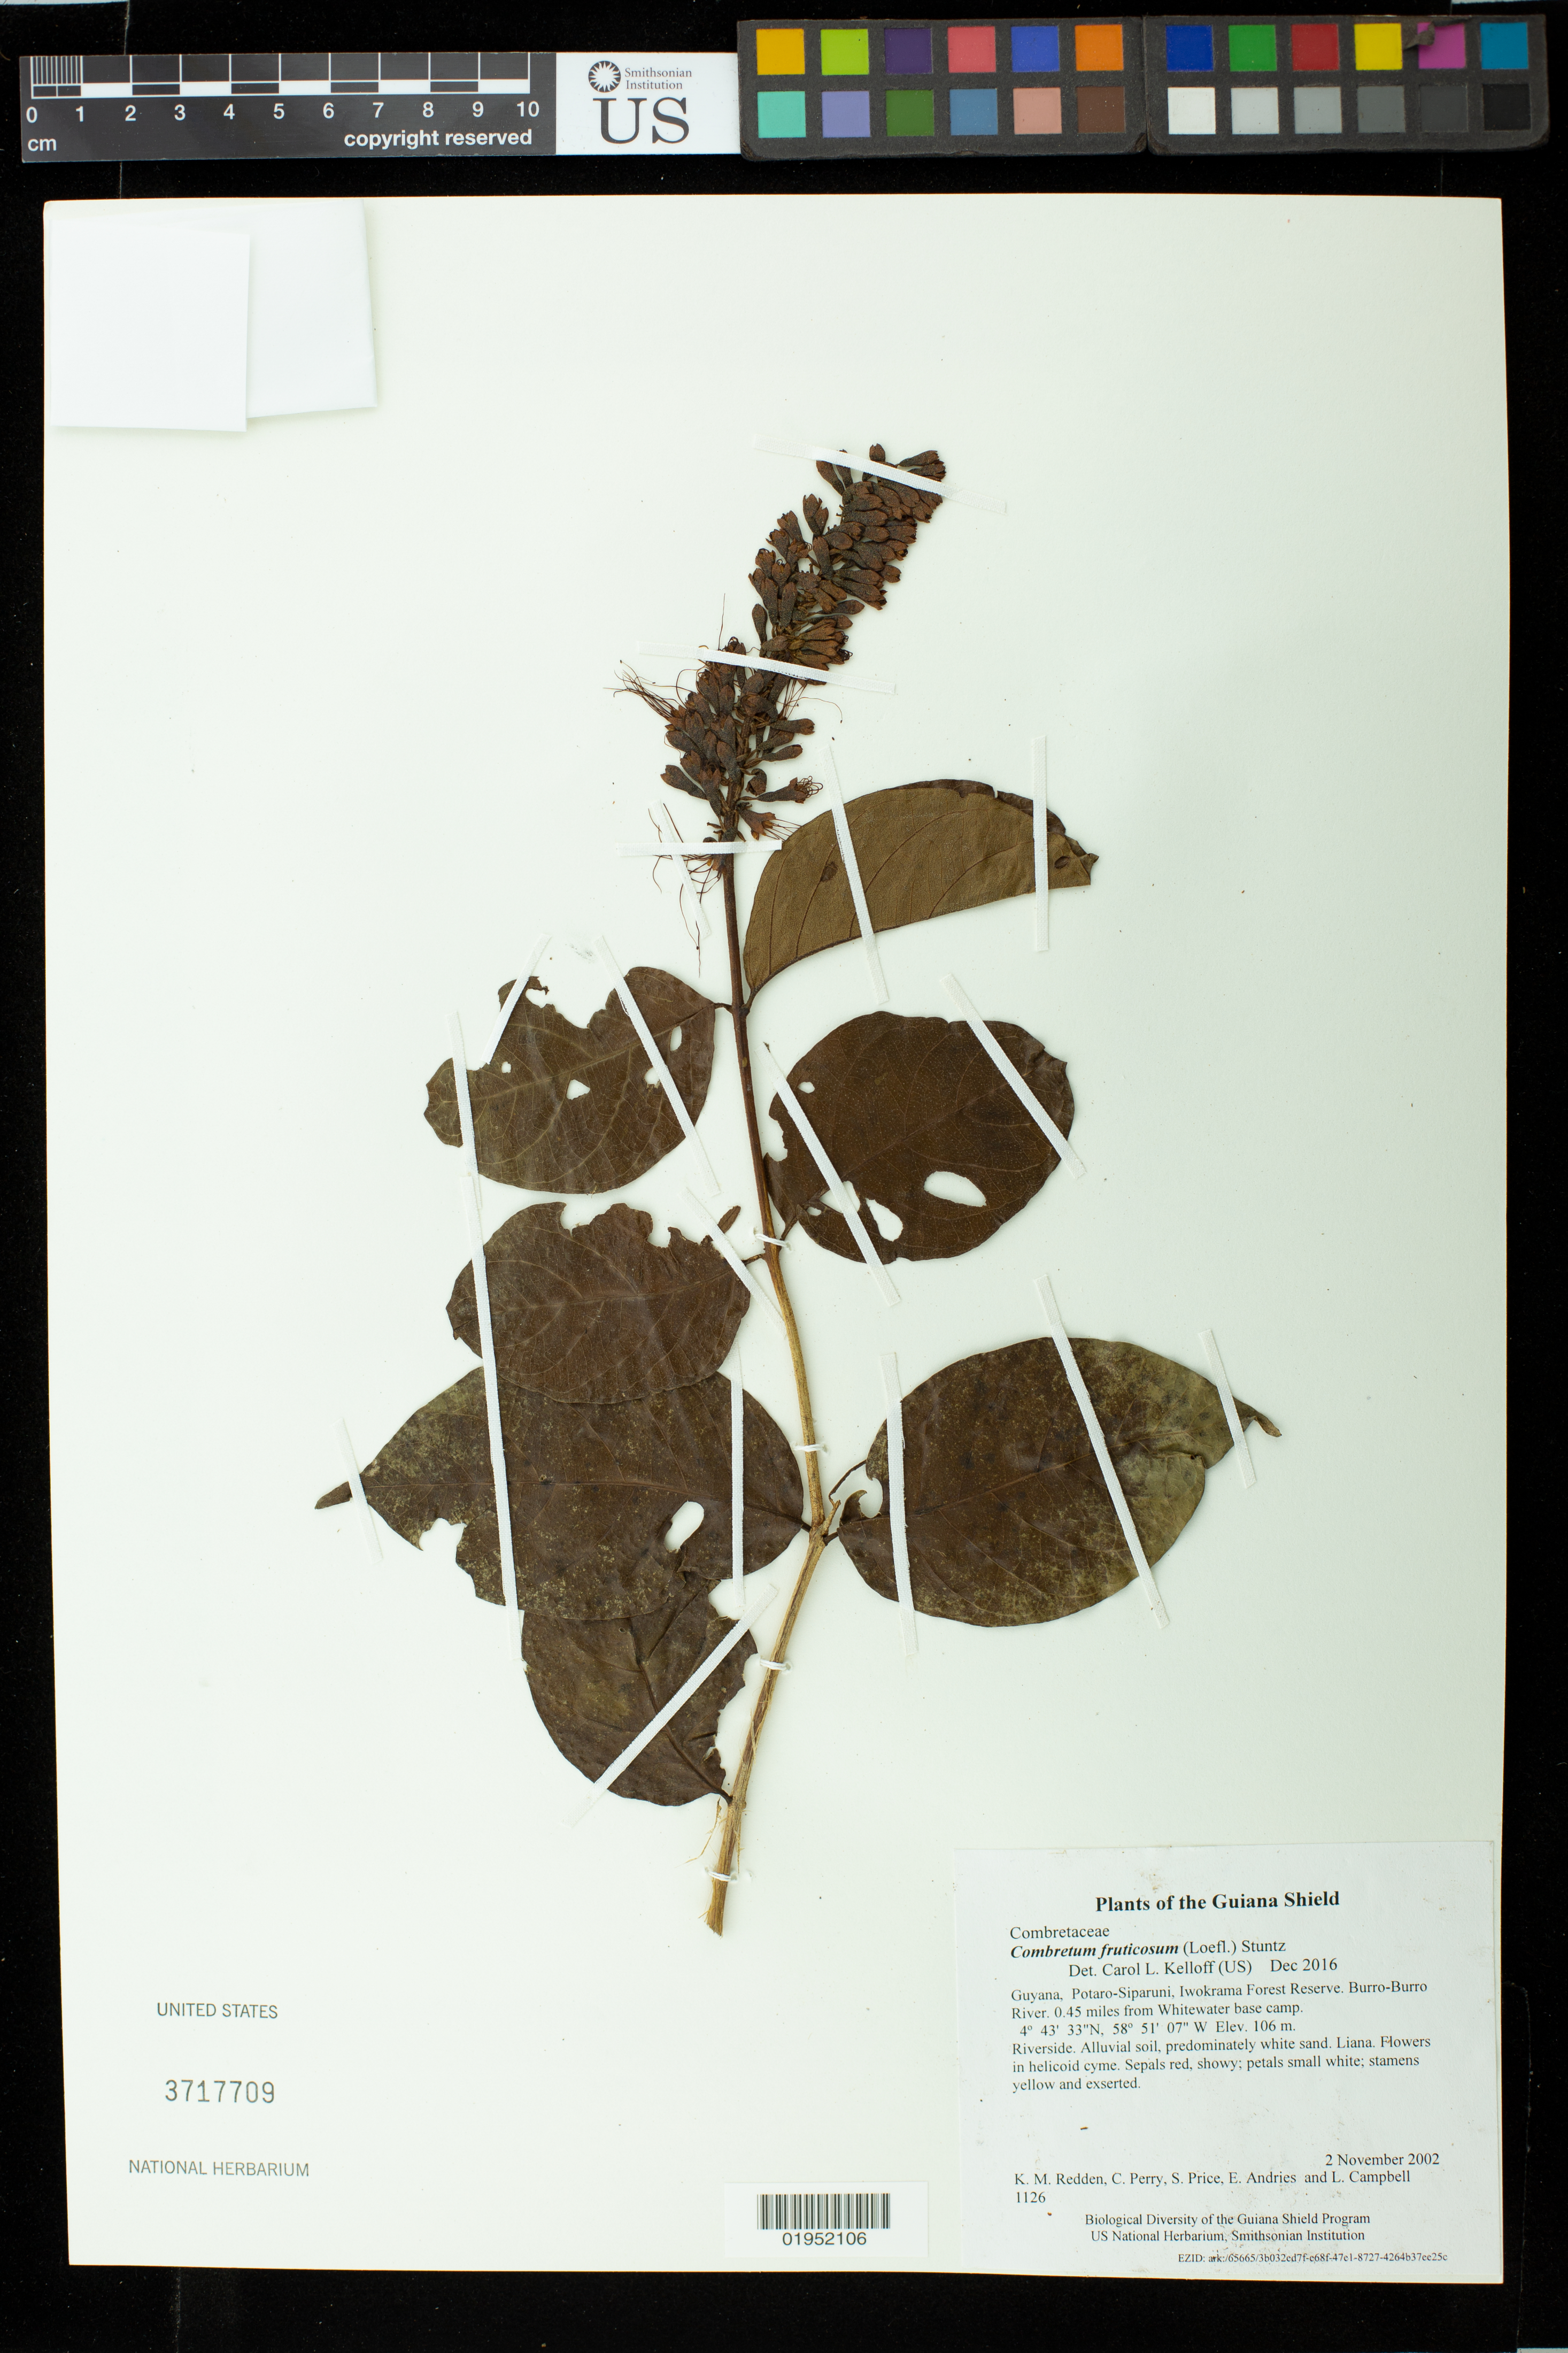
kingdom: Plantae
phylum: Tracheophyta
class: Magnoliopsida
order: Myrtales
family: Combretaceae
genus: Combretum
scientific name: Combretum fruticosum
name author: (Loefl.) Stuntz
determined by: Kelloff, Carol L., (US), Smithsonian Institution - National Museum of Natural History (UNITED STATES)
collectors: K. M. Redden, C. Perry, S. Price, E. Andries & L. Campbell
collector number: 1126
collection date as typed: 2 November 2002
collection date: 2002-11-02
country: Guyana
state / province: Potaro-Siparuni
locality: Iwokrama Forest Reserve. Burro-Burro River. 0.45 miles from Whitewater base camp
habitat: Riverside. Alluvial soil, predominately white sand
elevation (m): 106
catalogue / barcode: US 3717709